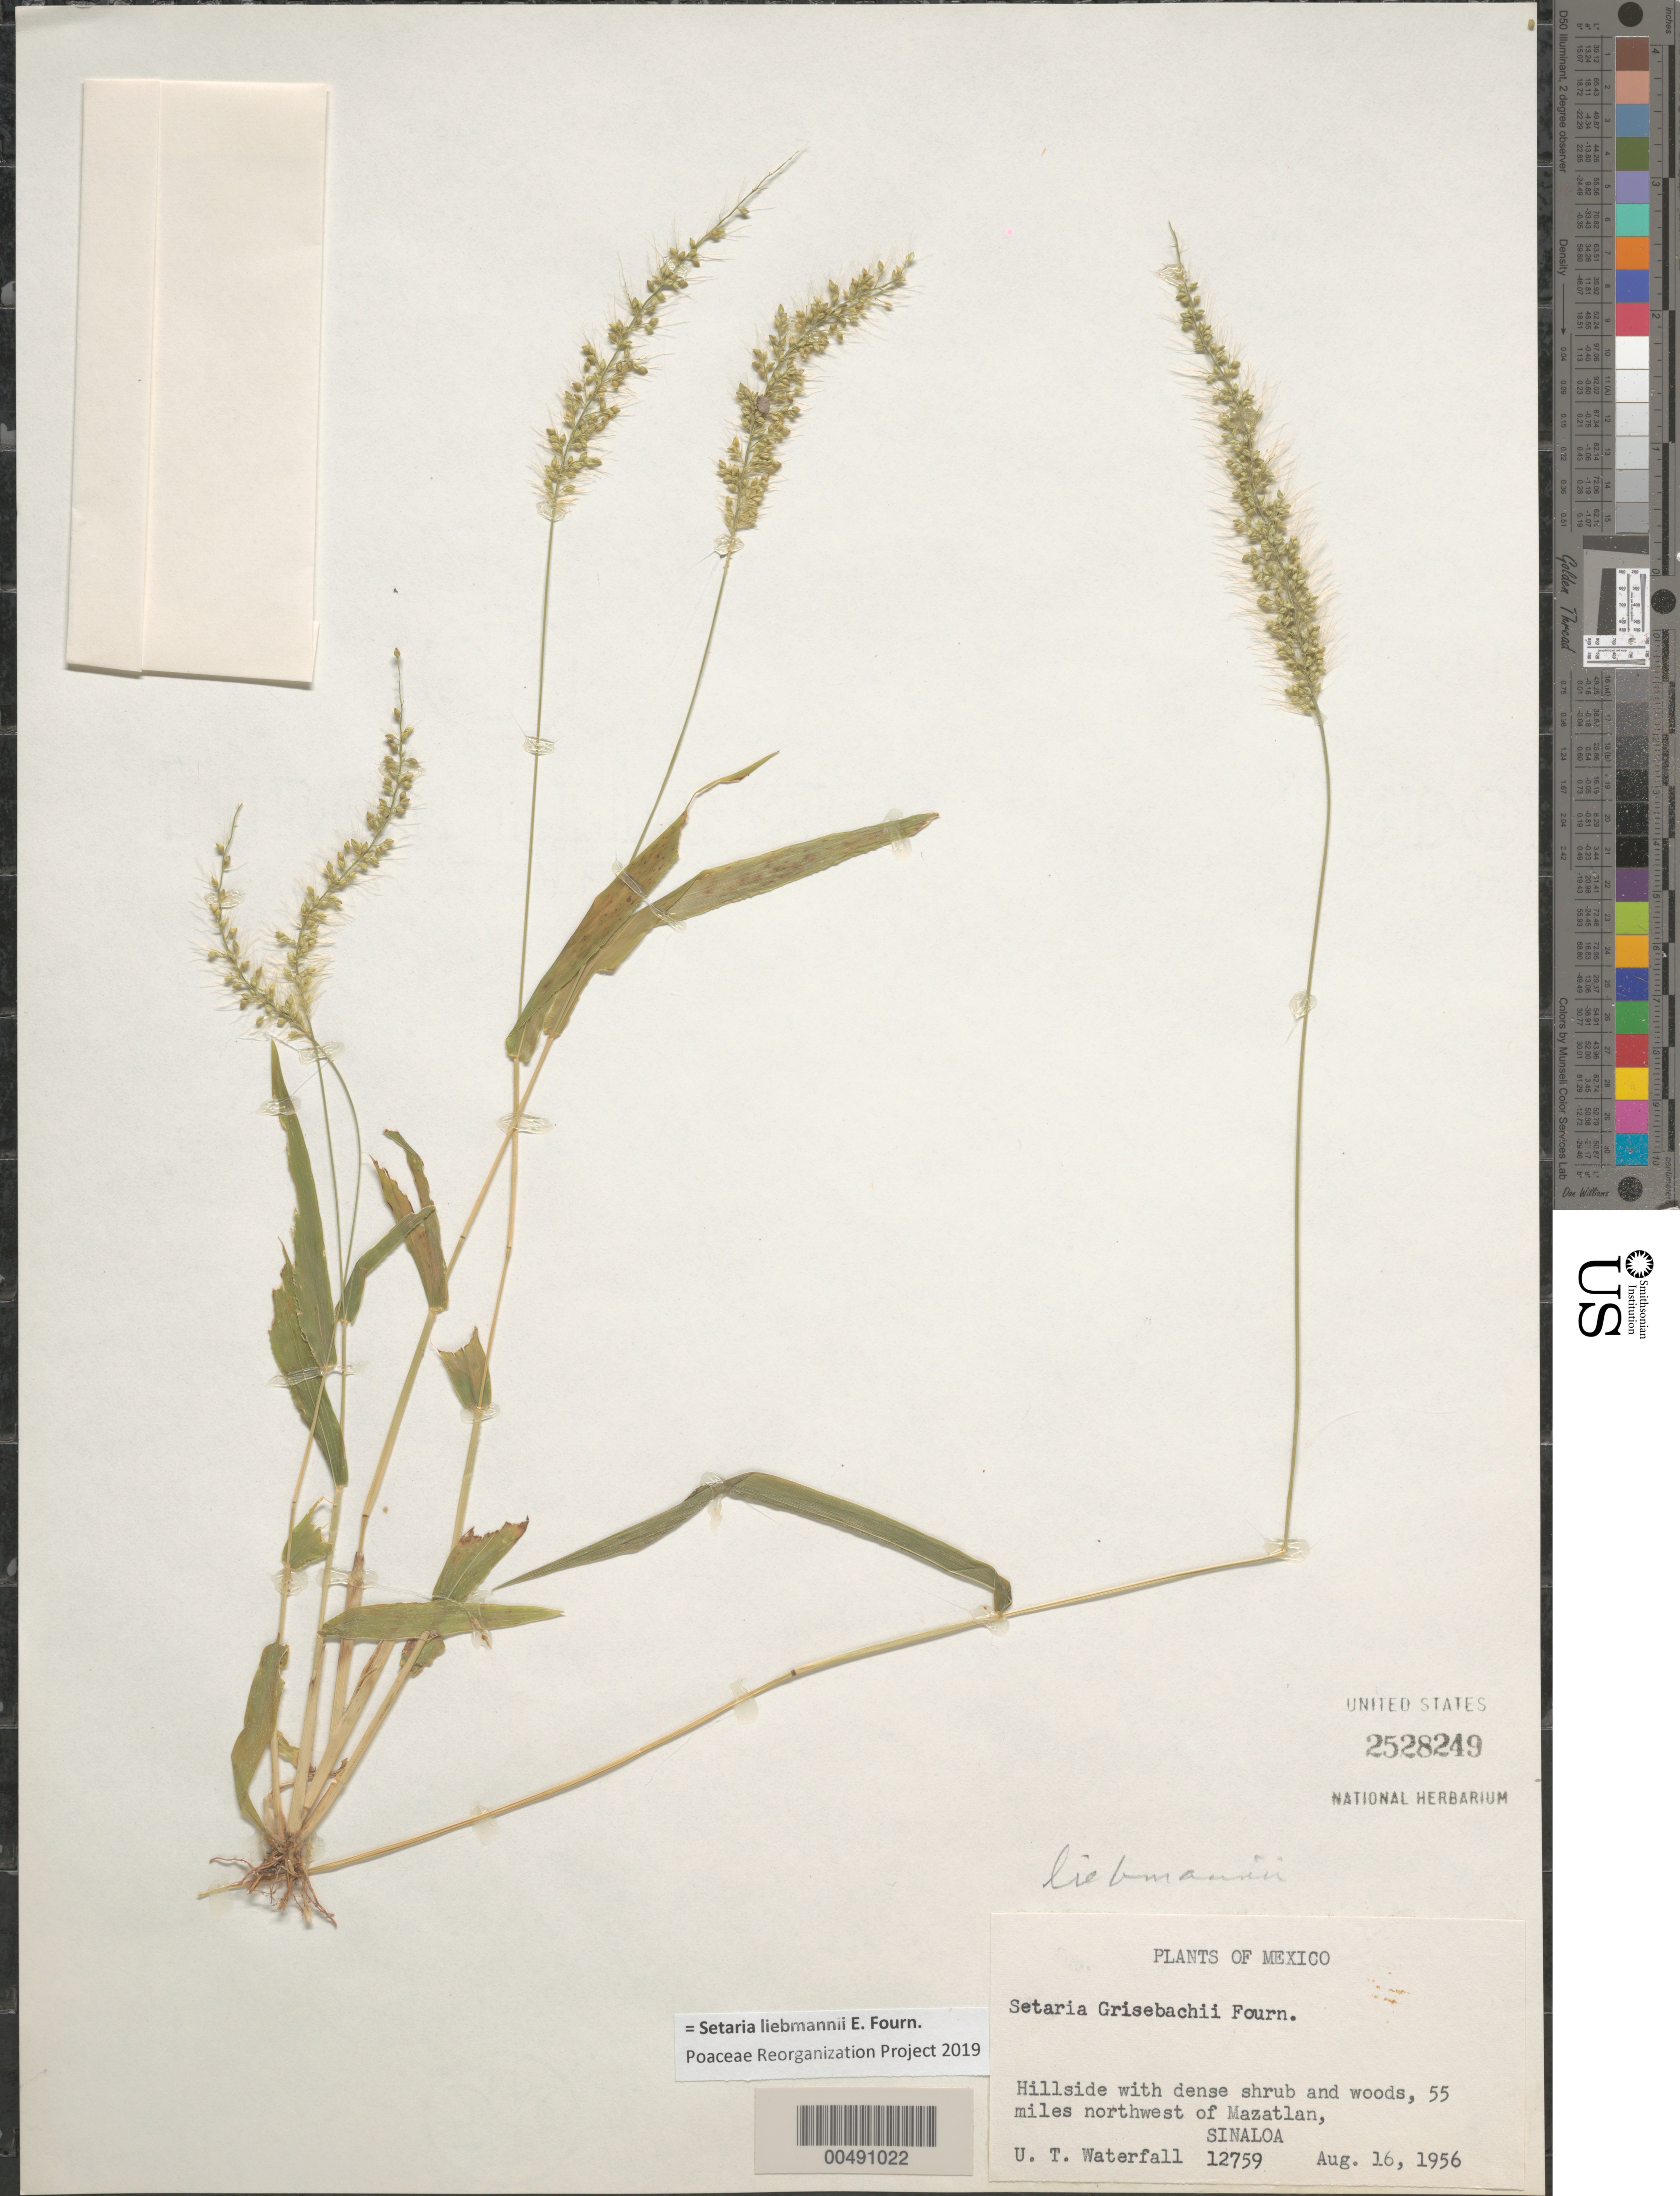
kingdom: Plantae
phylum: Tracheophyta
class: Liliopsida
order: Poales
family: Poaceae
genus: Setaria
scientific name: Setaria liebmannii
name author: E. Fourn.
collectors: U. T. Waterfall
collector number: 12759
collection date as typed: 16 Aug 1956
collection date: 1956-08-16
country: Mexico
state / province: Sinaloa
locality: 55 mi NW of Mazatlan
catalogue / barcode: US 2528249